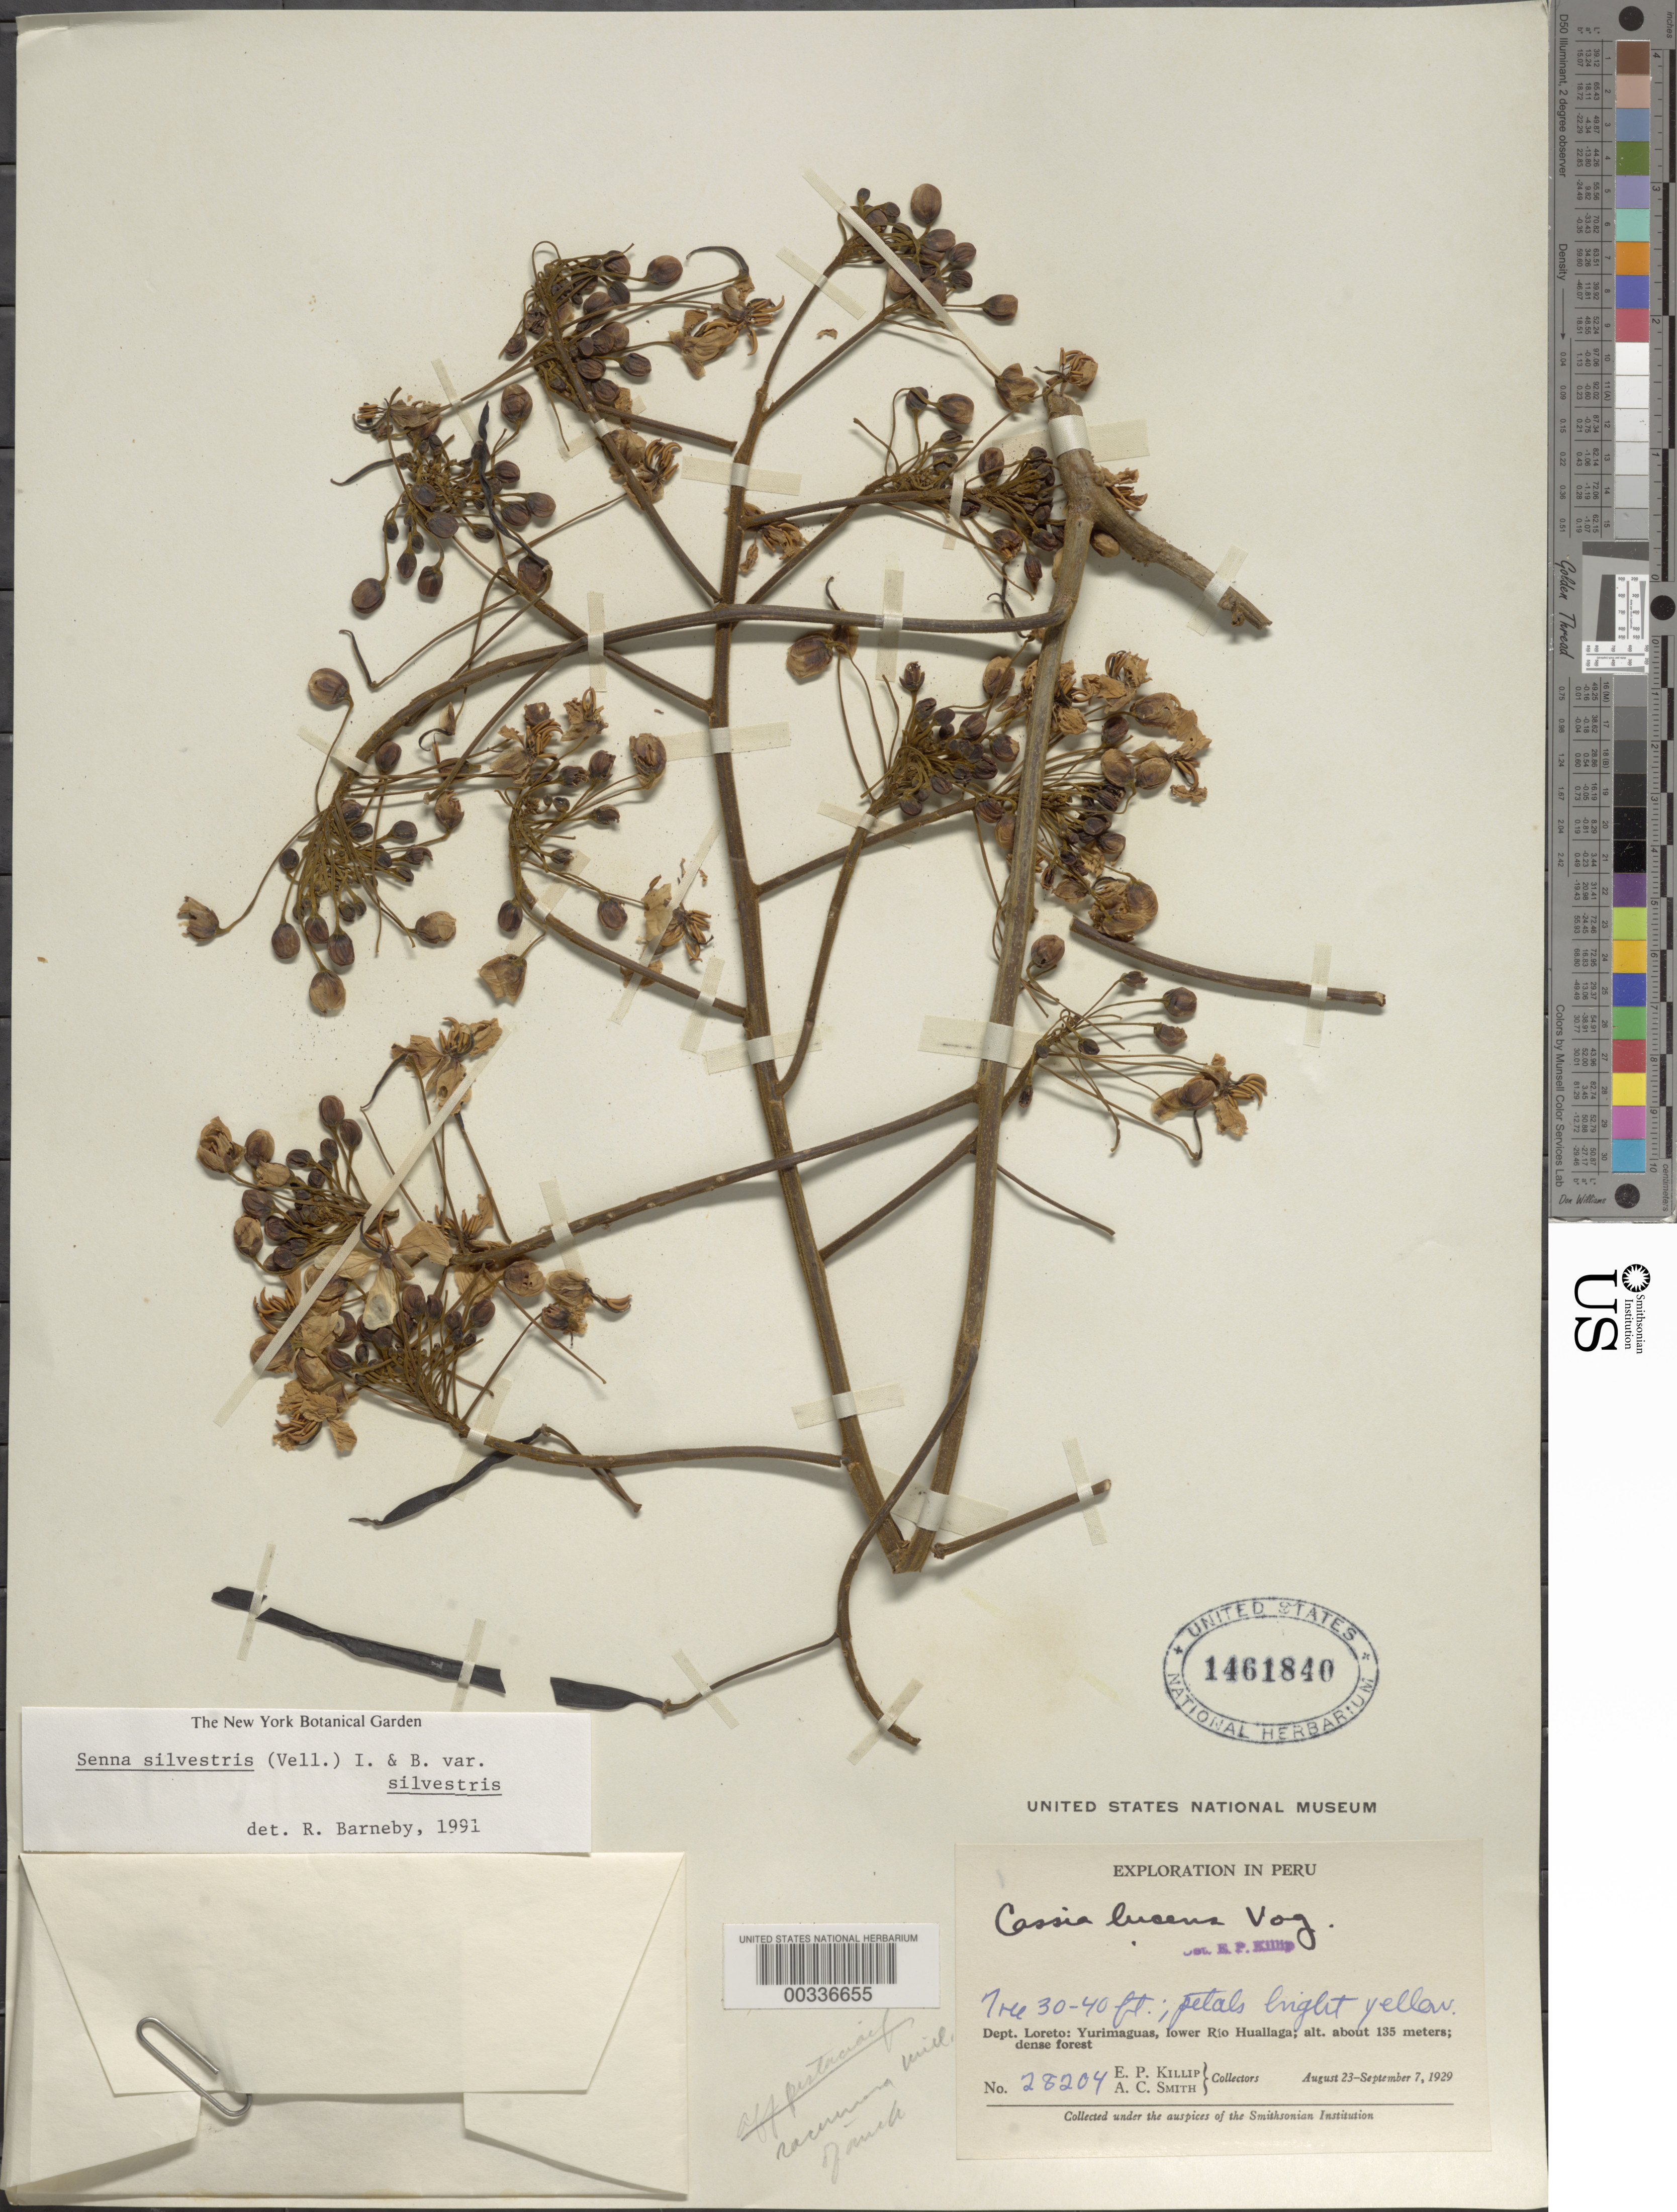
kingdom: Plantae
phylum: Tracheophyta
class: Magnoliopsida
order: Fabales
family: Fabaceae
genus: Senna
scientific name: Senna silvestris var. silvestris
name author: (Vell.) H.S. Irwin & Barneby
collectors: E. P. Killip & A. C. Smith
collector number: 28204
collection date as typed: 23 Aug 1929 to 07 Sep 1929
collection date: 1929-08-23/1929-09-07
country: Peru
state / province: Loreto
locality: Yurimaguas, lower Rio Huallaga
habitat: Dense forest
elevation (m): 135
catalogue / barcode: US 1461840